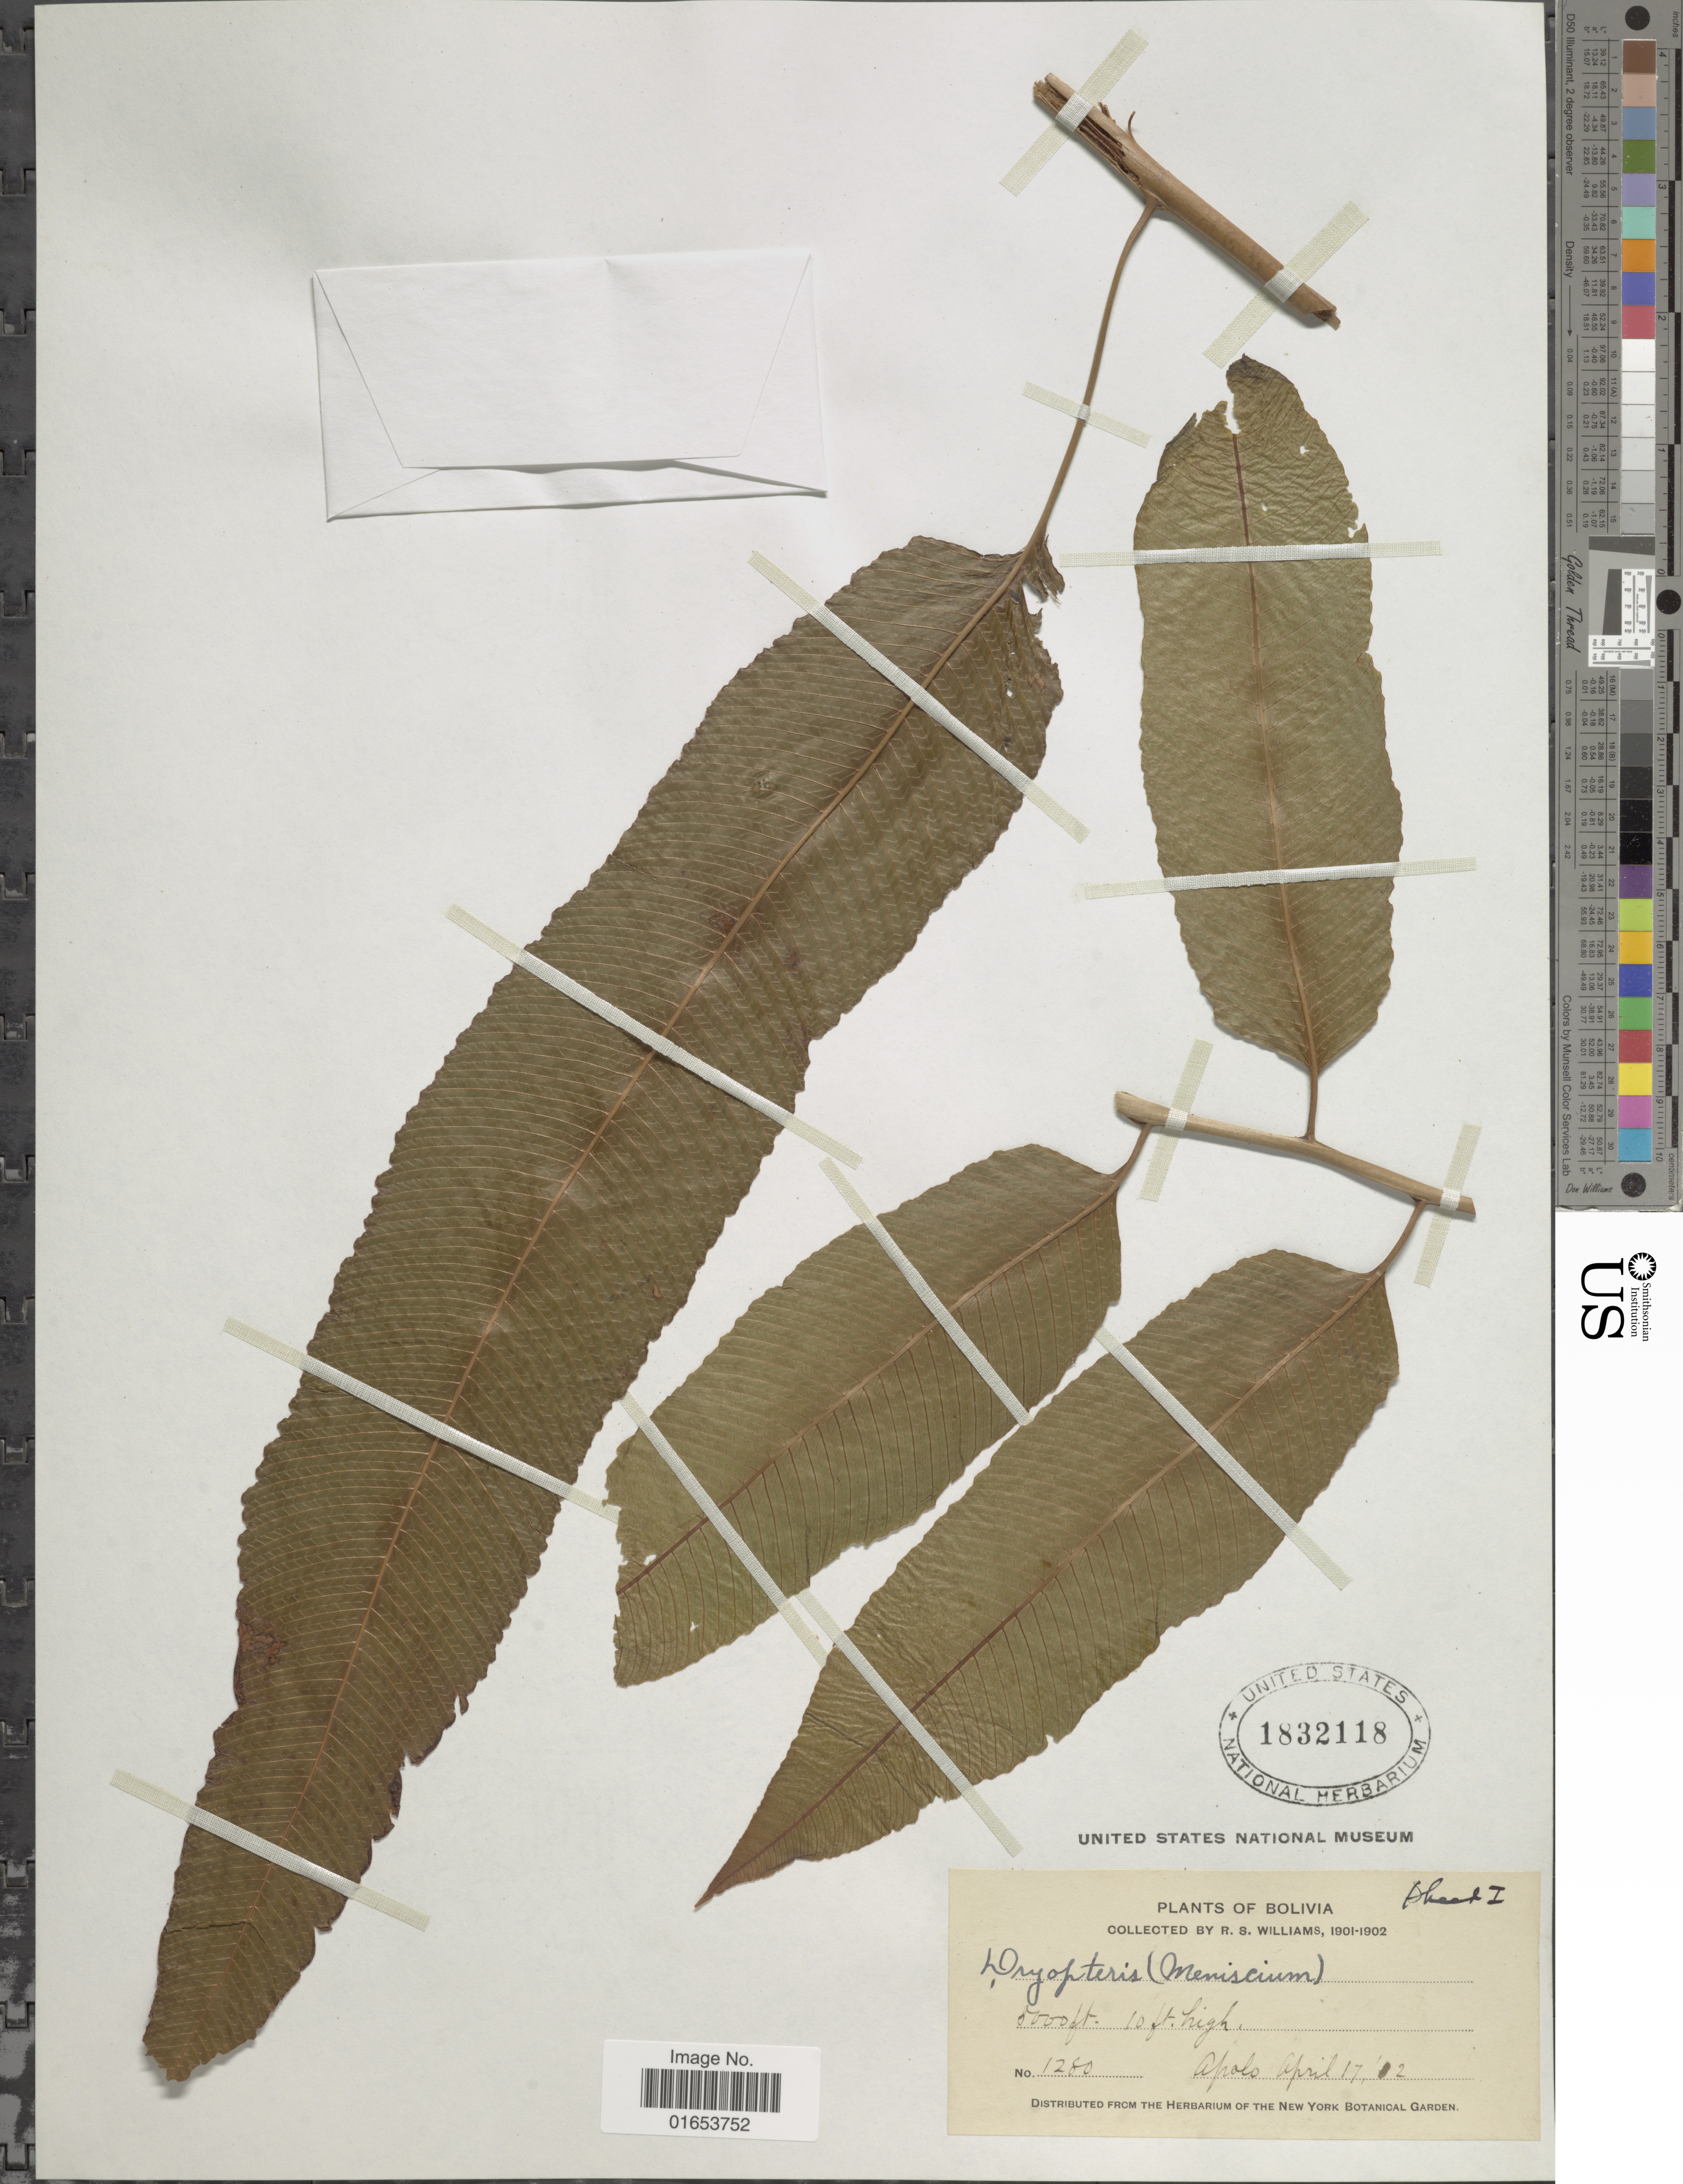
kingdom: Plantae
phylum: Tracheophyta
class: Polypodiopsida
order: Polypodiales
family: Thelypteridaceae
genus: Meniscium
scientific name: Meniscium sp.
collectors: R. S. Williams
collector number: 1280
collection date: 1902-04-17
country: Bolivia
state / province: La Paz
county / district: Franz Tamayo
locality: Apolo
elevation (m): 1524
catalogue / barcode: US 1832118